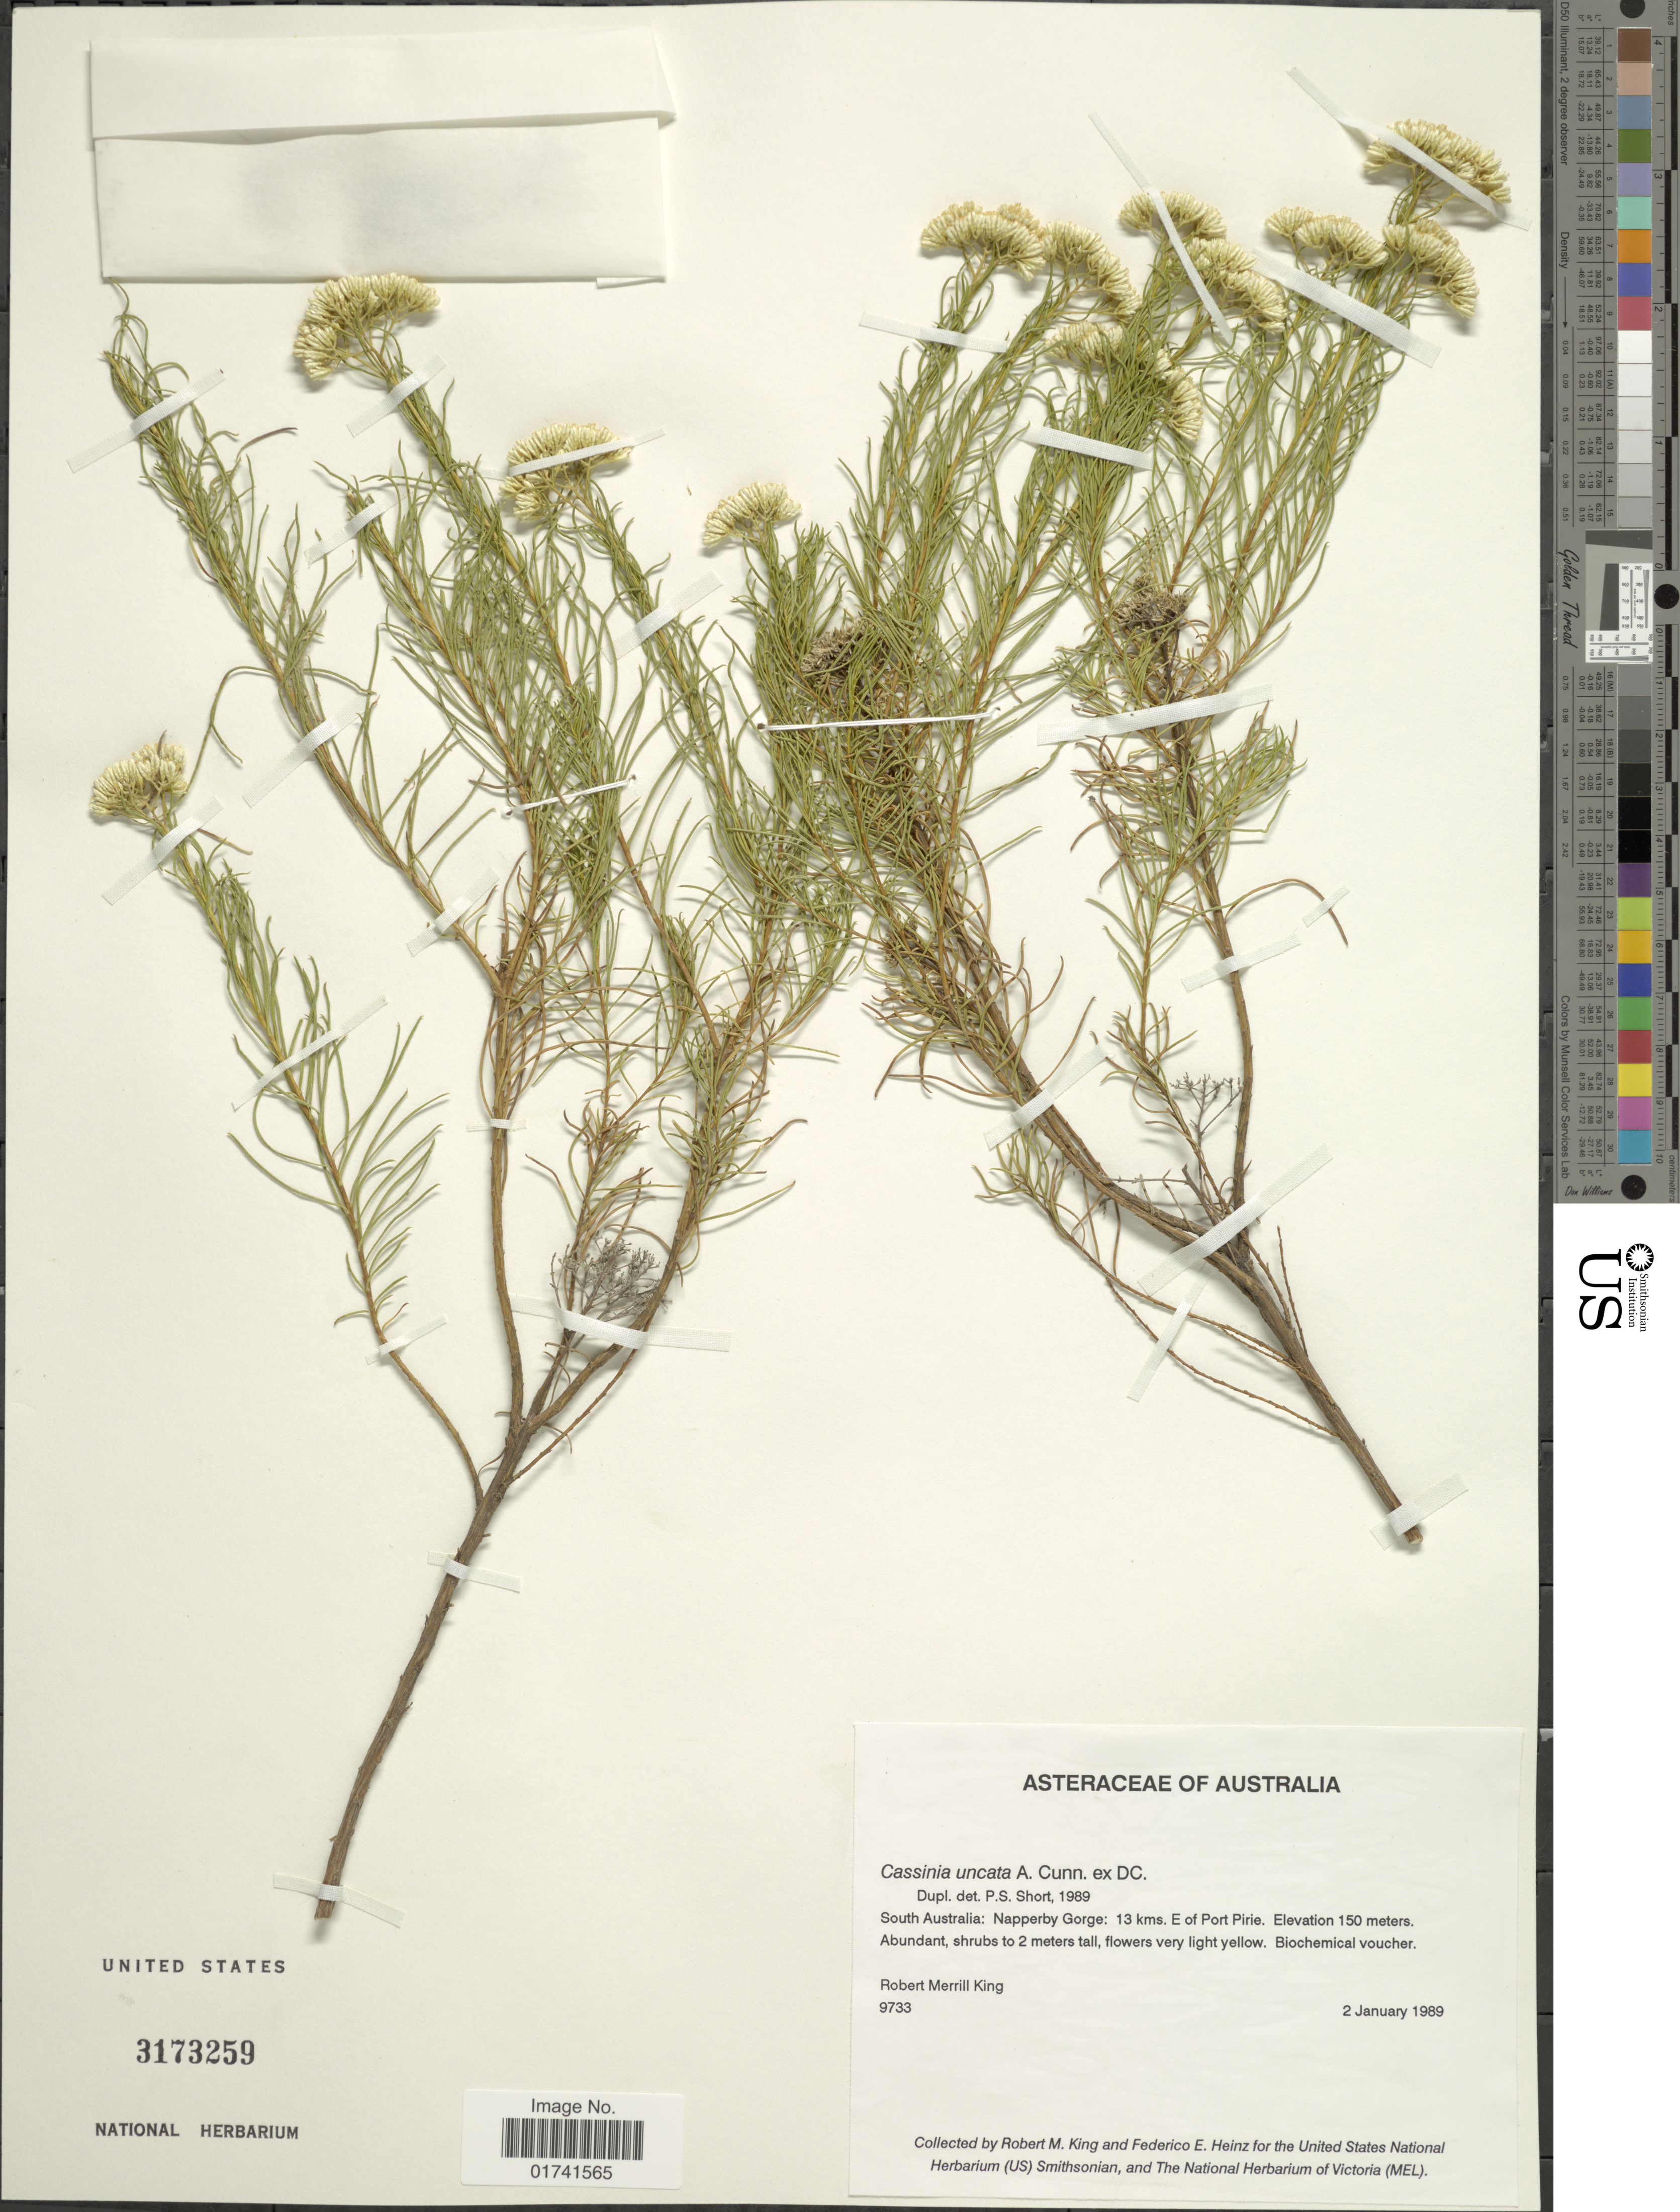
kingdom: Plantae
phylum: Tracheophyta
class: Magnoliopsida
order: Asterales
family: Asteraceae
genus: Cassinia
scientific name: Cassinia uncata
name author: A. Cunn. ex DC.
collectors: R. M. King & F. Heinz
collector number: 9733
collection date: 1989-01-02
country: Australia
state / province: South Australia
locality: Napperby Gorge: 13 kms. E of Port Pirie.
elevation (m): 150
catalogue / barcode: US 3173259